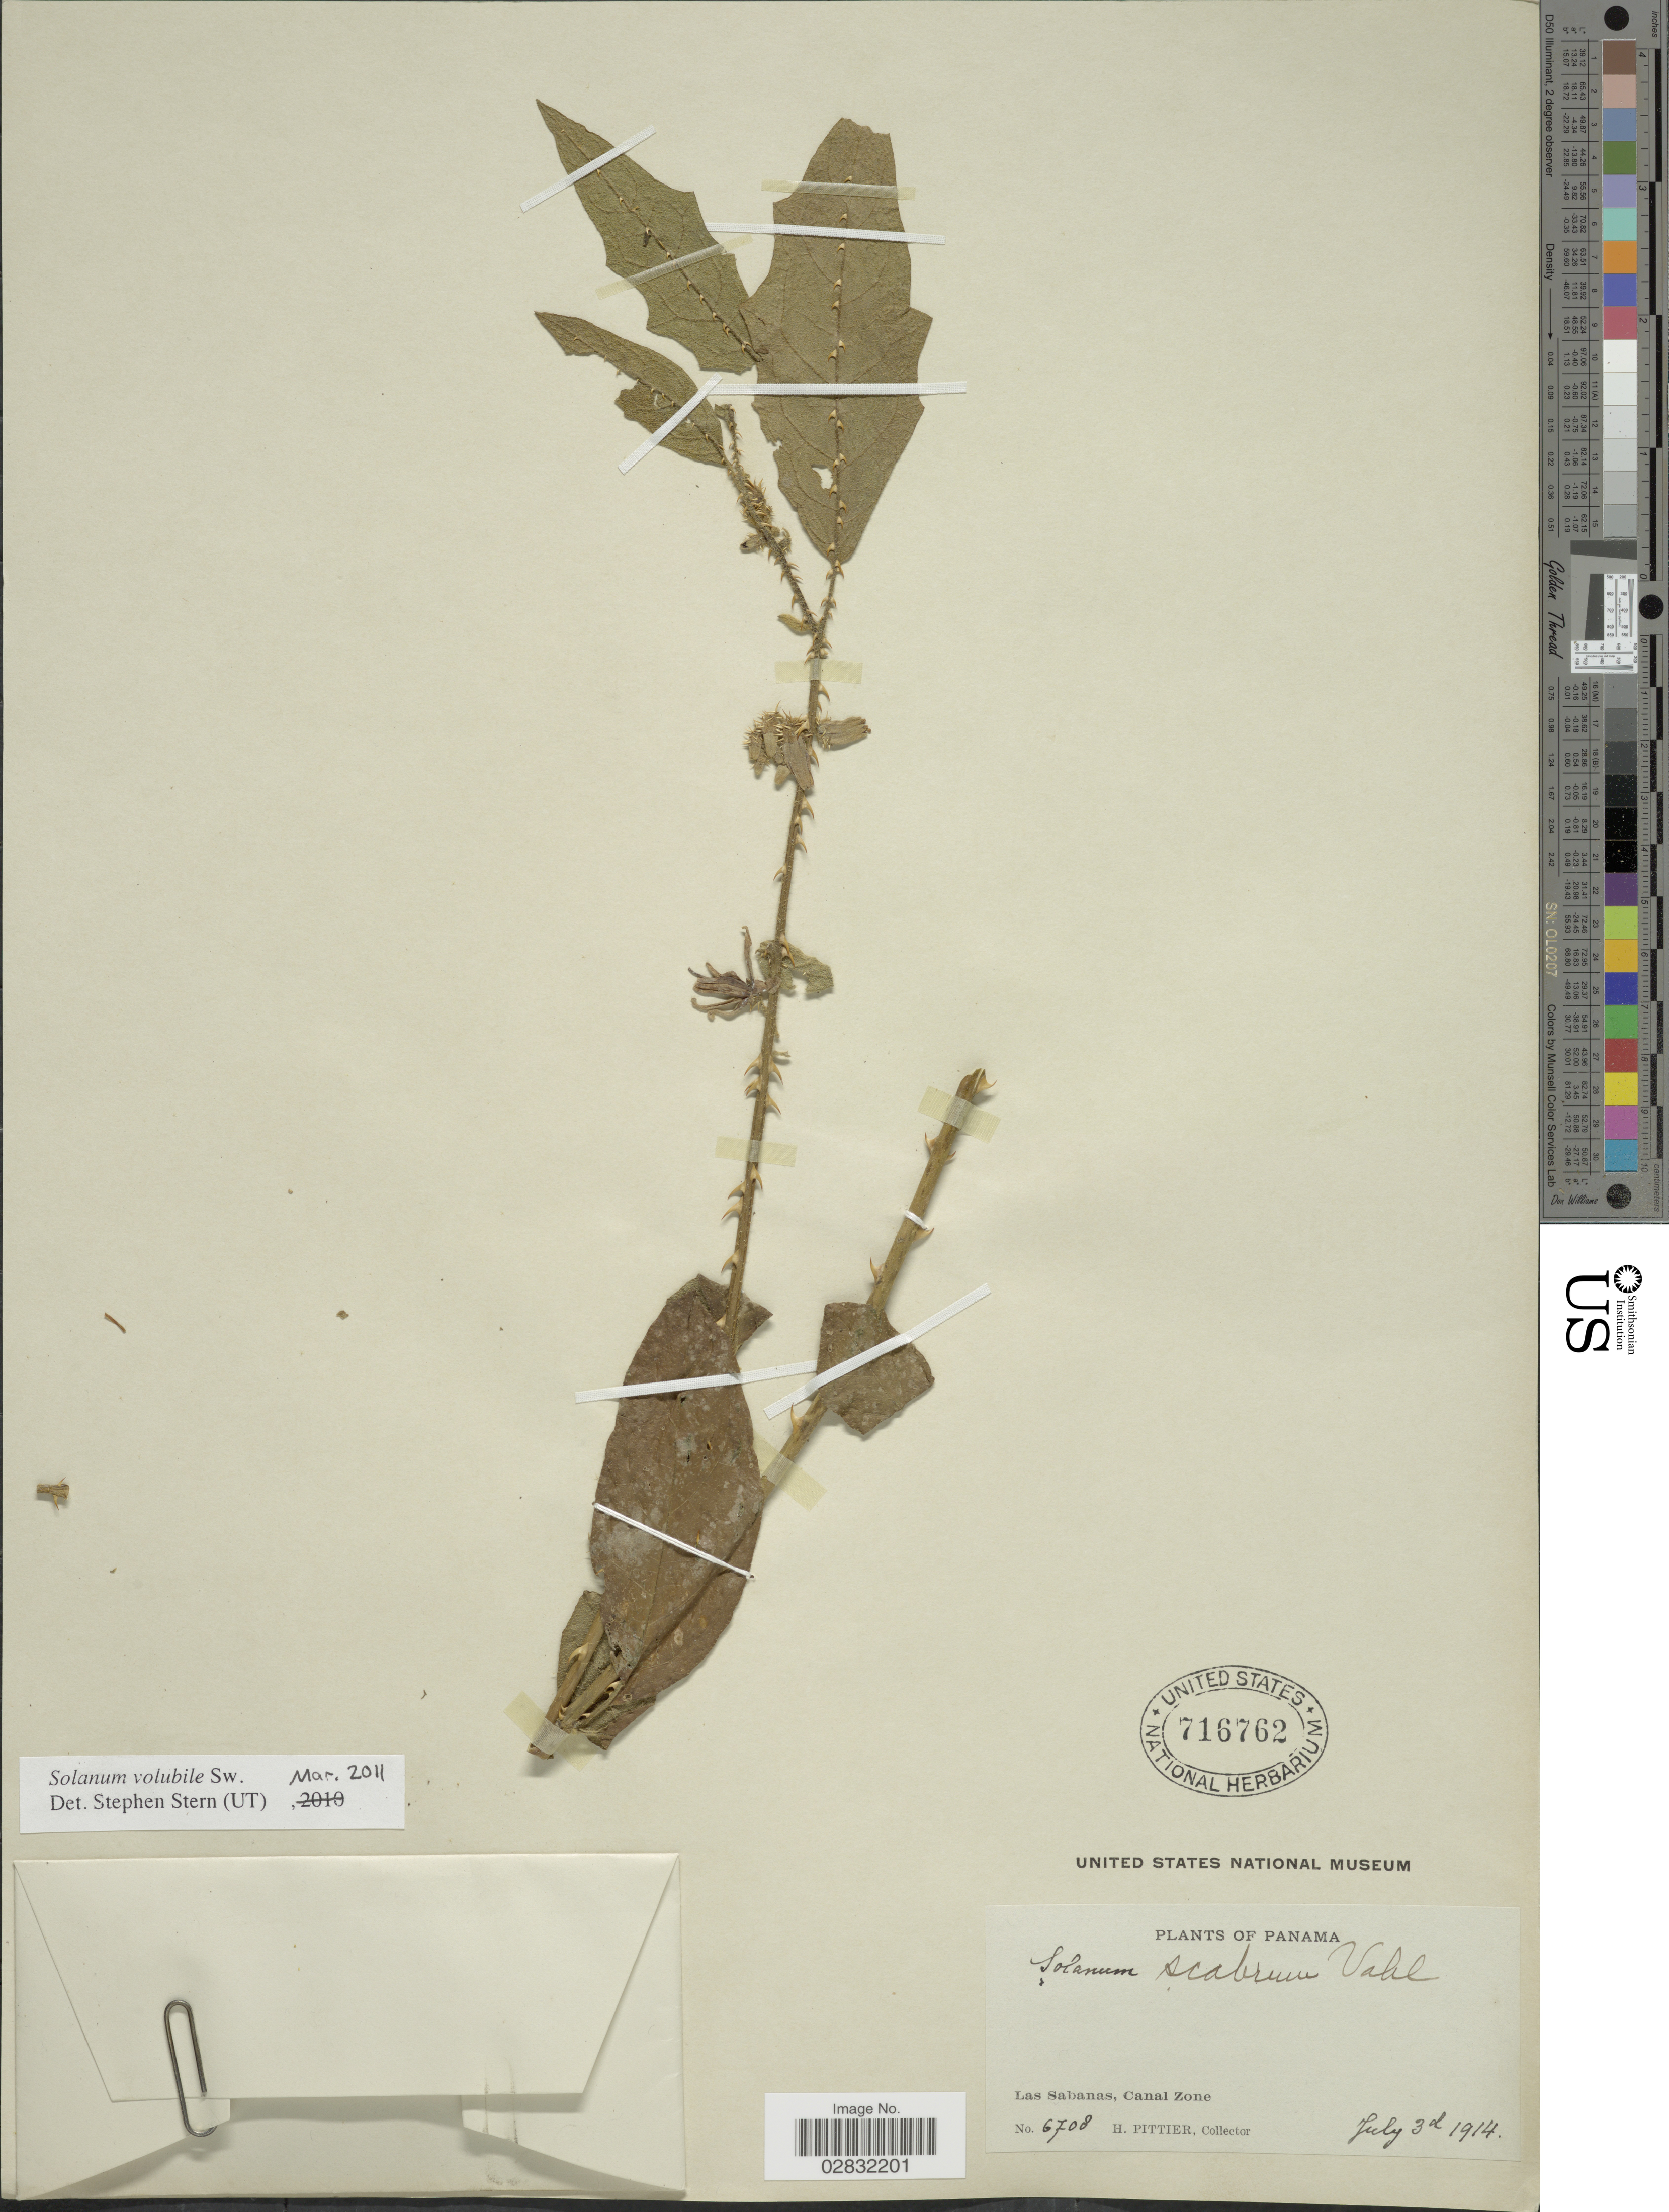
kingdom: Plantae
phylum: Tracheophyta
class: Magnoliopsida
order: Solanales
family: Solanaceae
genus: Solanum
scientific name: Solanum volubile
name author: Sw.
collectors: H. F. Pittier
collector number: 6708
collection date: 1914-07-03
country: Panama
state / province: Colón / Panamá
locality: Las Sabanas, Canal Zone.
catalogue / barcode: US 716762